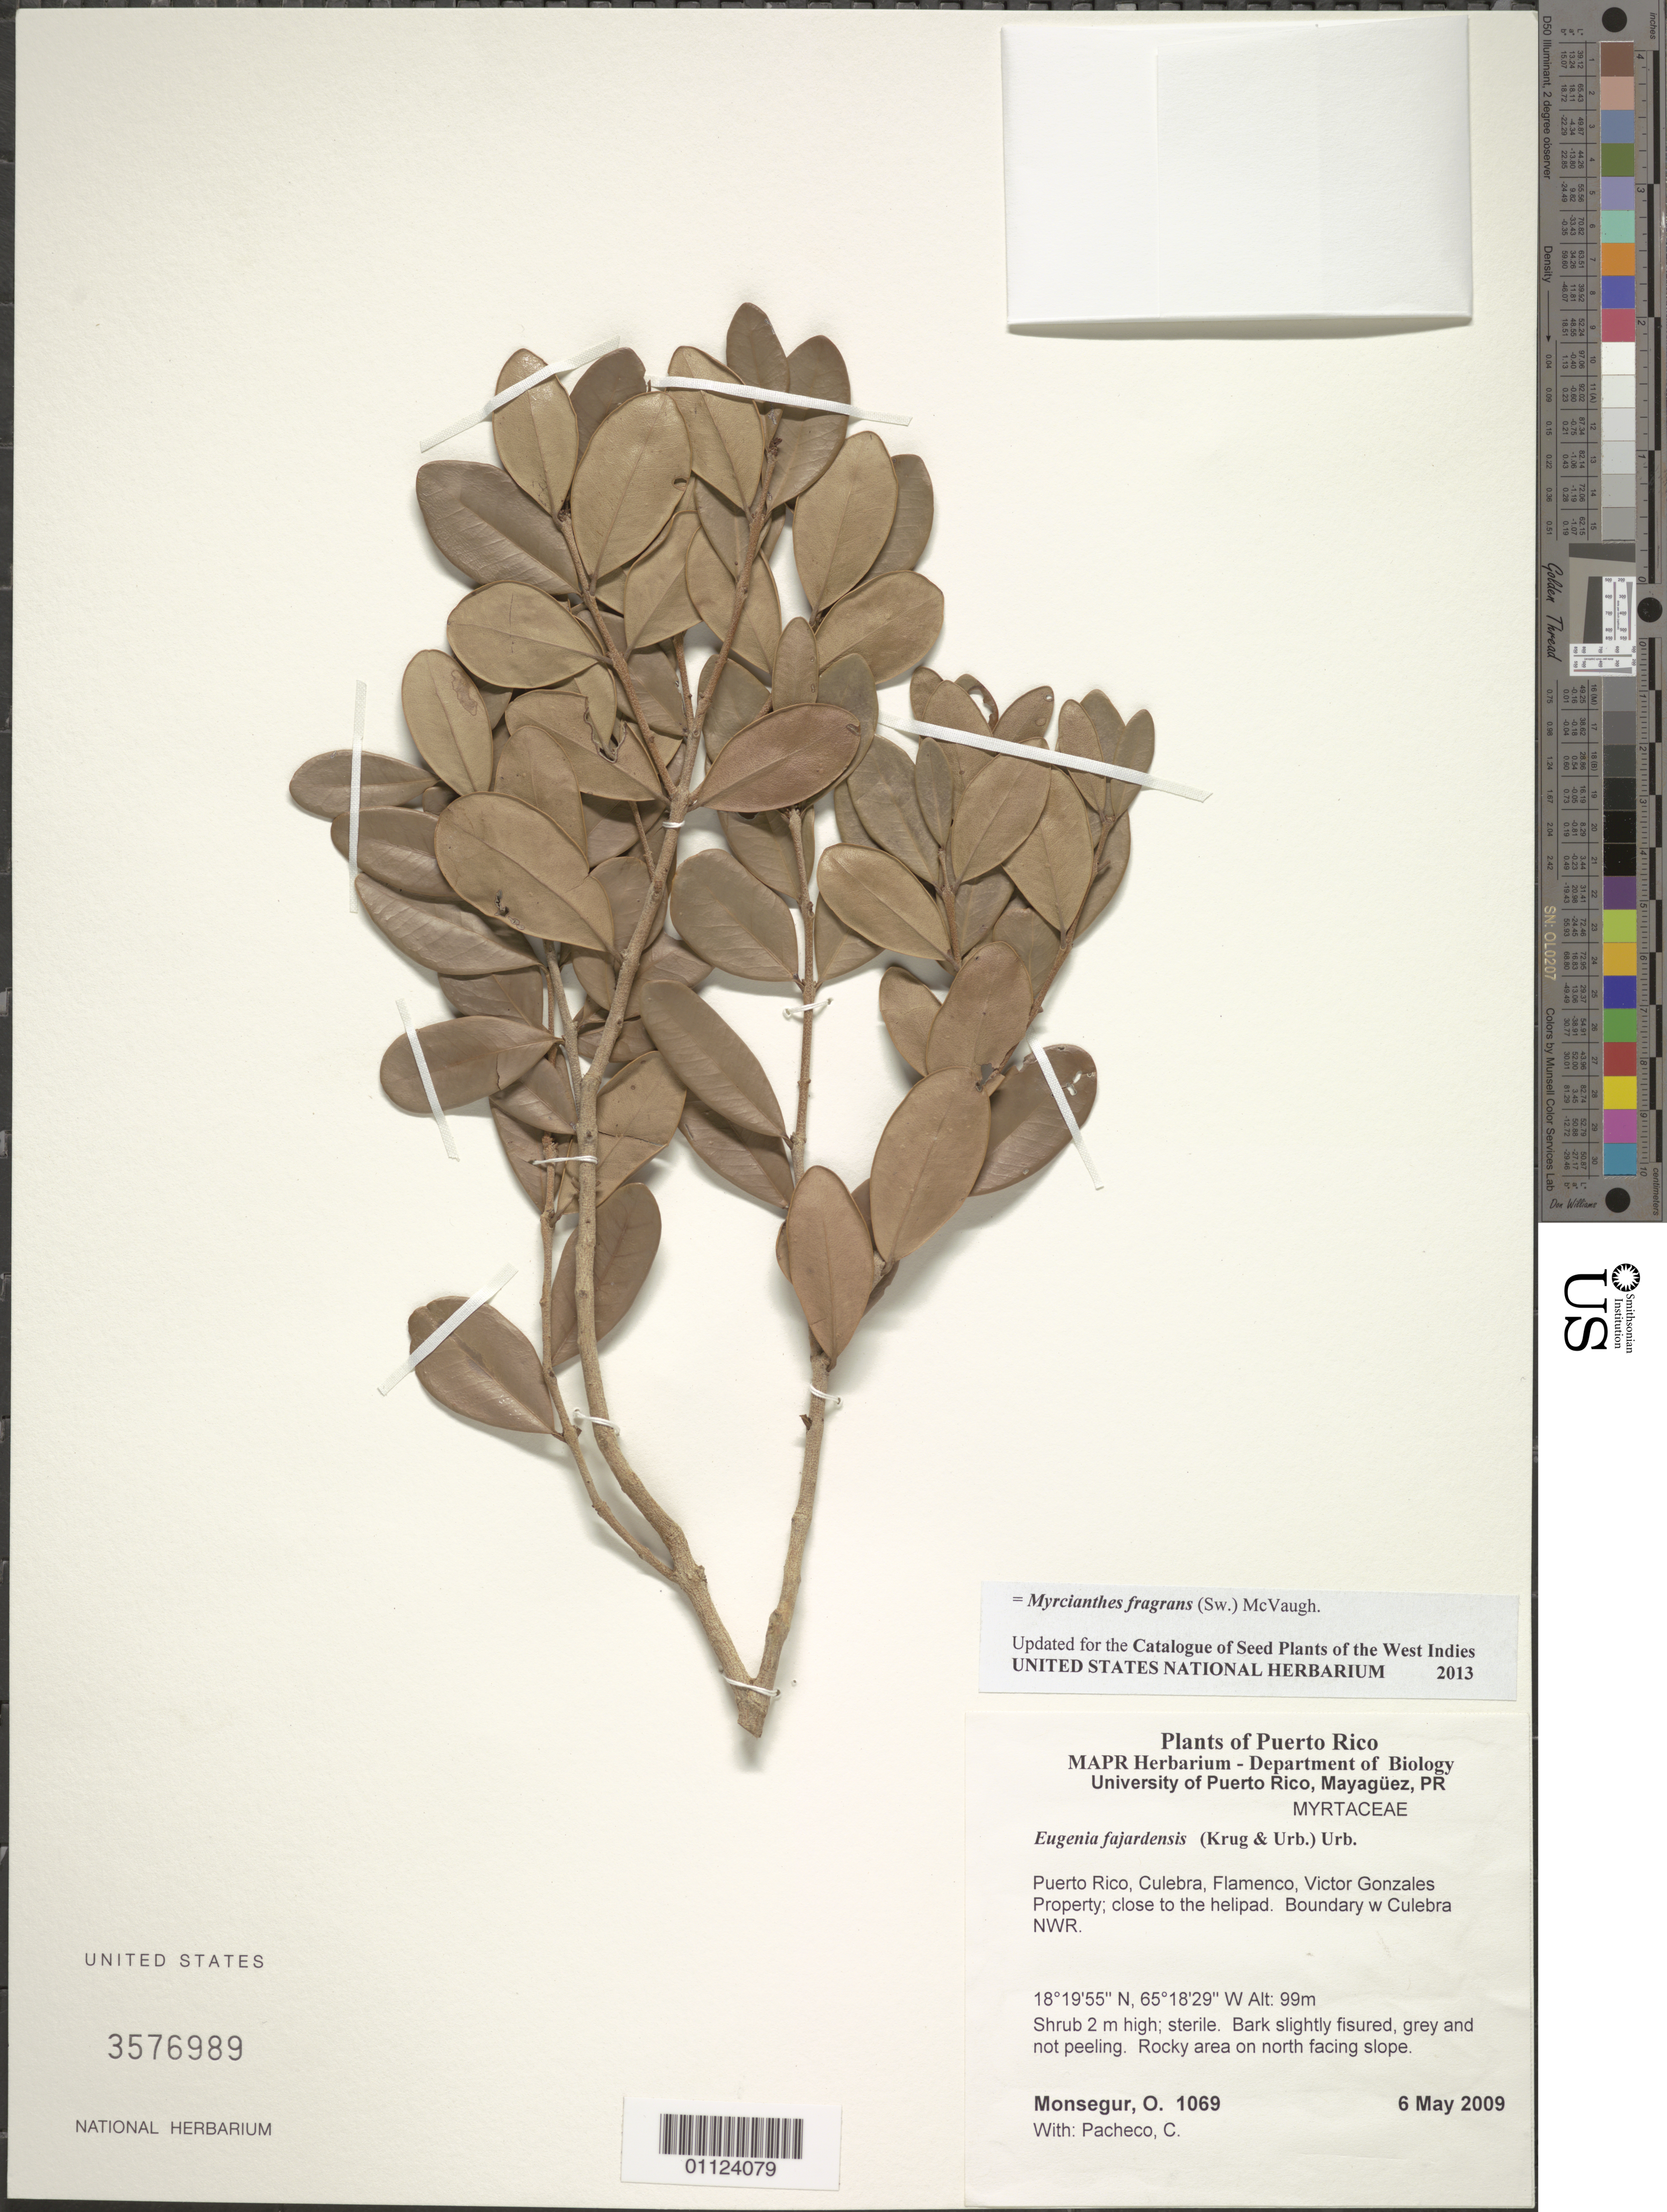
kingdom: Plantae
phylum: Tracheophyta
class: Magnoliopsida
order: Myrtales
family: Myrtaceae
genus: Myrcianthes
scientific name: Myrcianthes fragrans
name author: (Sw.) McVaugh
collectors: O. Monsegur & C. Pacheco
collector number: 1069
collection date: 2009-05-06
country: Puerto Rico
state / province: Culebra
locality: Flamenco, Victor Gonzales property, close to the helipad, boundary with Culebra NWR.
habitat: Rocky area on north facing slope.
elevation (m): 99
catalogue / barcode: US 3576989